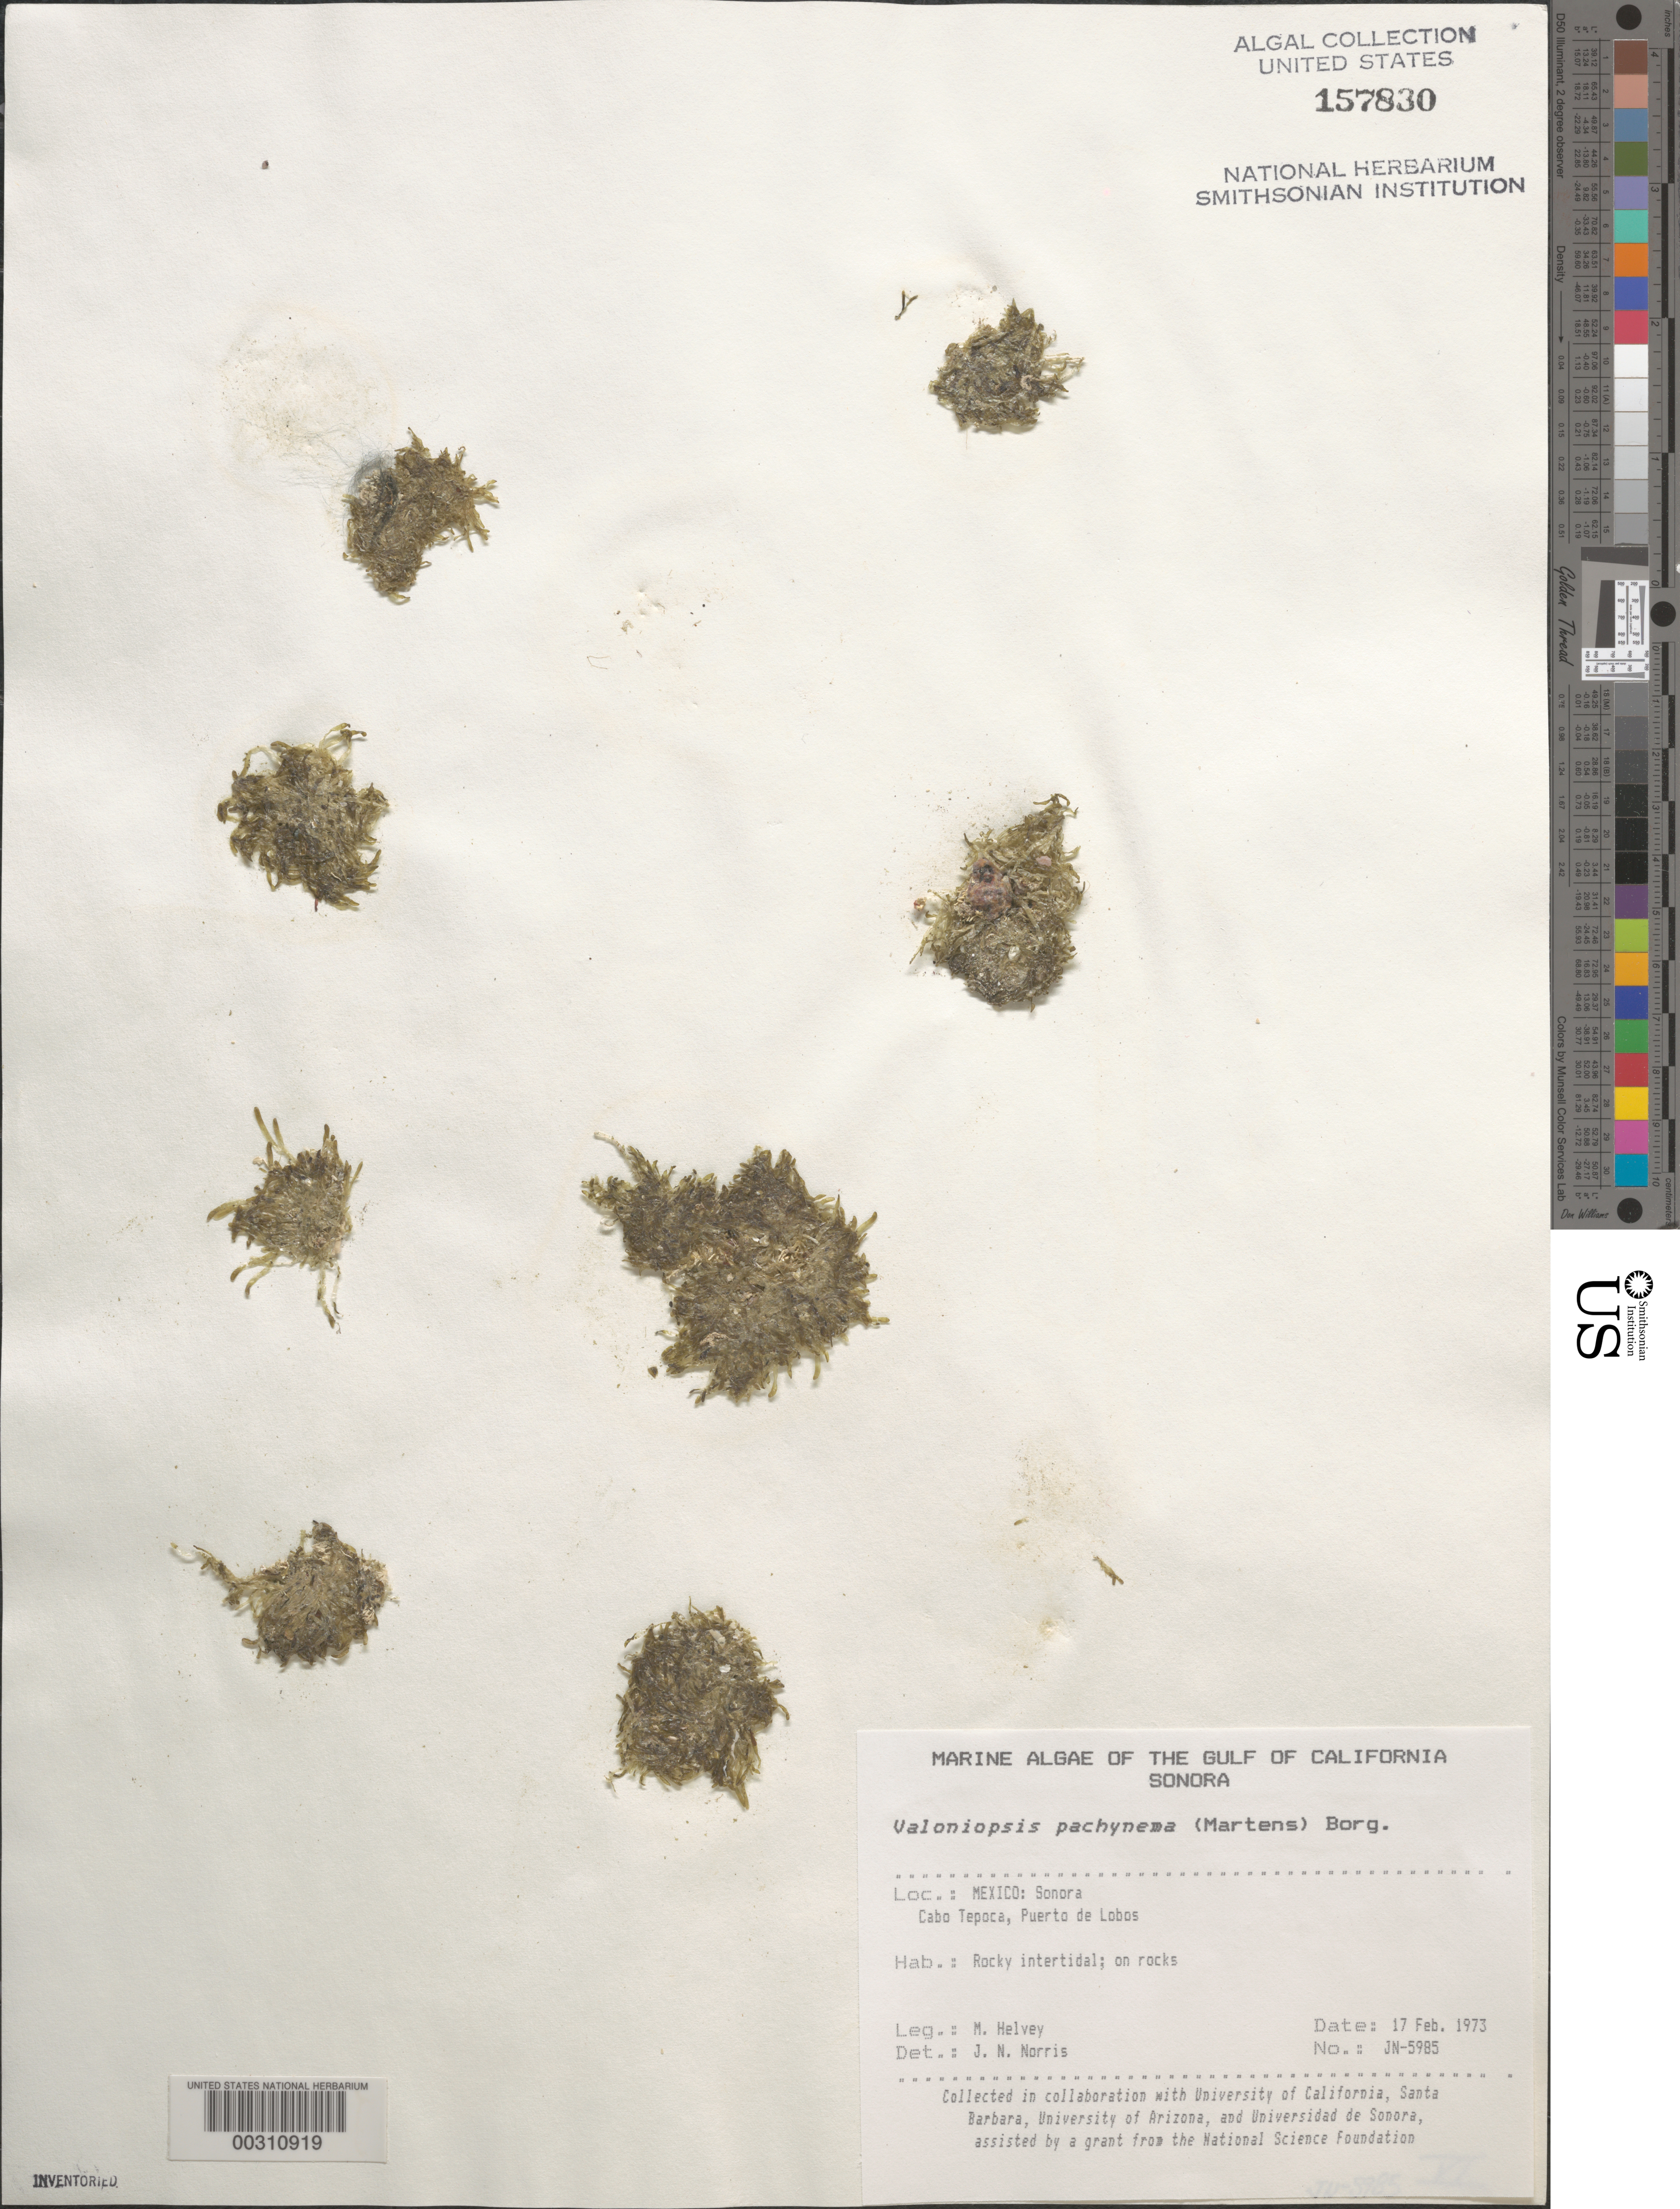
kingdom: Plantae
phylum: Chlorophyta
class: Ulvophyceae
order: Siphonocladales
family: Valoniaceae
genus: Valoniopsis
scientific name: Valoniopsis pachynema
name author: (G. Martens) Børgesen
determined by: Norris, James N.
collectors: M. Helvey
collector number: Jn-5985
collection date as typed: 17 Feb 1973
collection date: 1973-02-17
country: Mexico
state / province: Sonora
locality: Cabo Tepoca, Puerto de Lobos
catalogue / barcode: US 157830